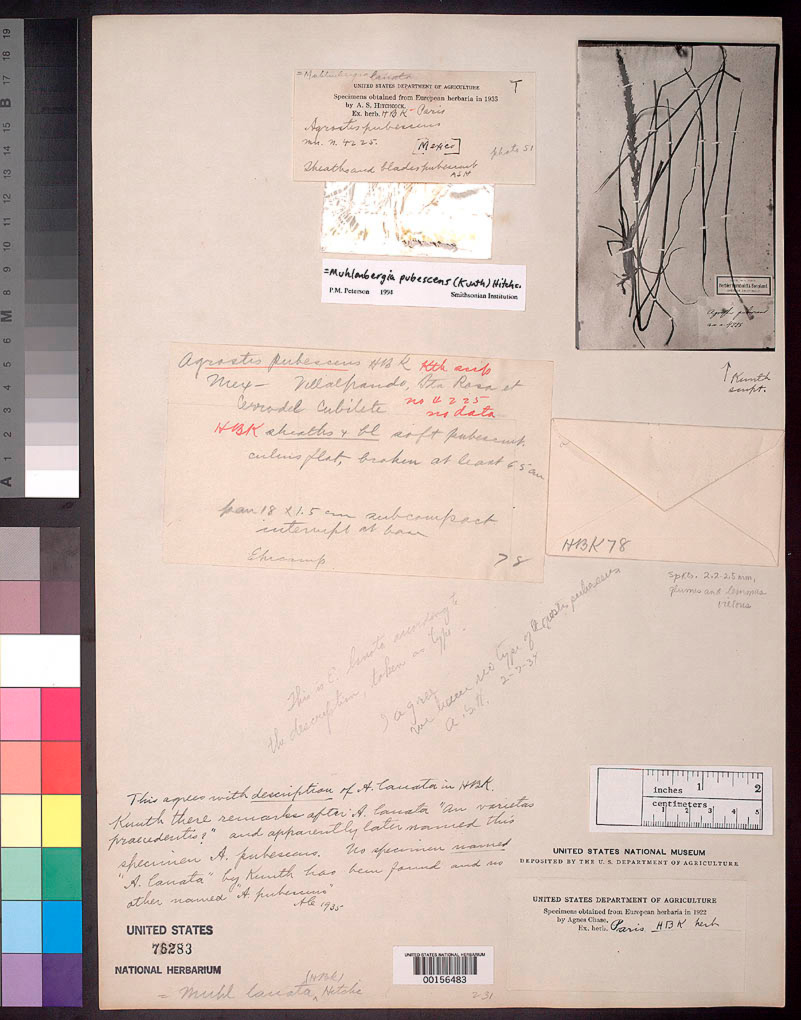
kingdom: Plantae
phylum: Tracheophyta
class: Liliopsida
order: Poales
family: Poaceae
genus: Agrostis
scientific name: Agrostis pubescens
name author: Kunth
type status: Type Fragment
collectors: C. S. Kunth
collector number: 4225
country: Mexico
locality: Villalpando, Santa Rosa et Cerro del Cubilete.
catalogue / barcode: US 76283